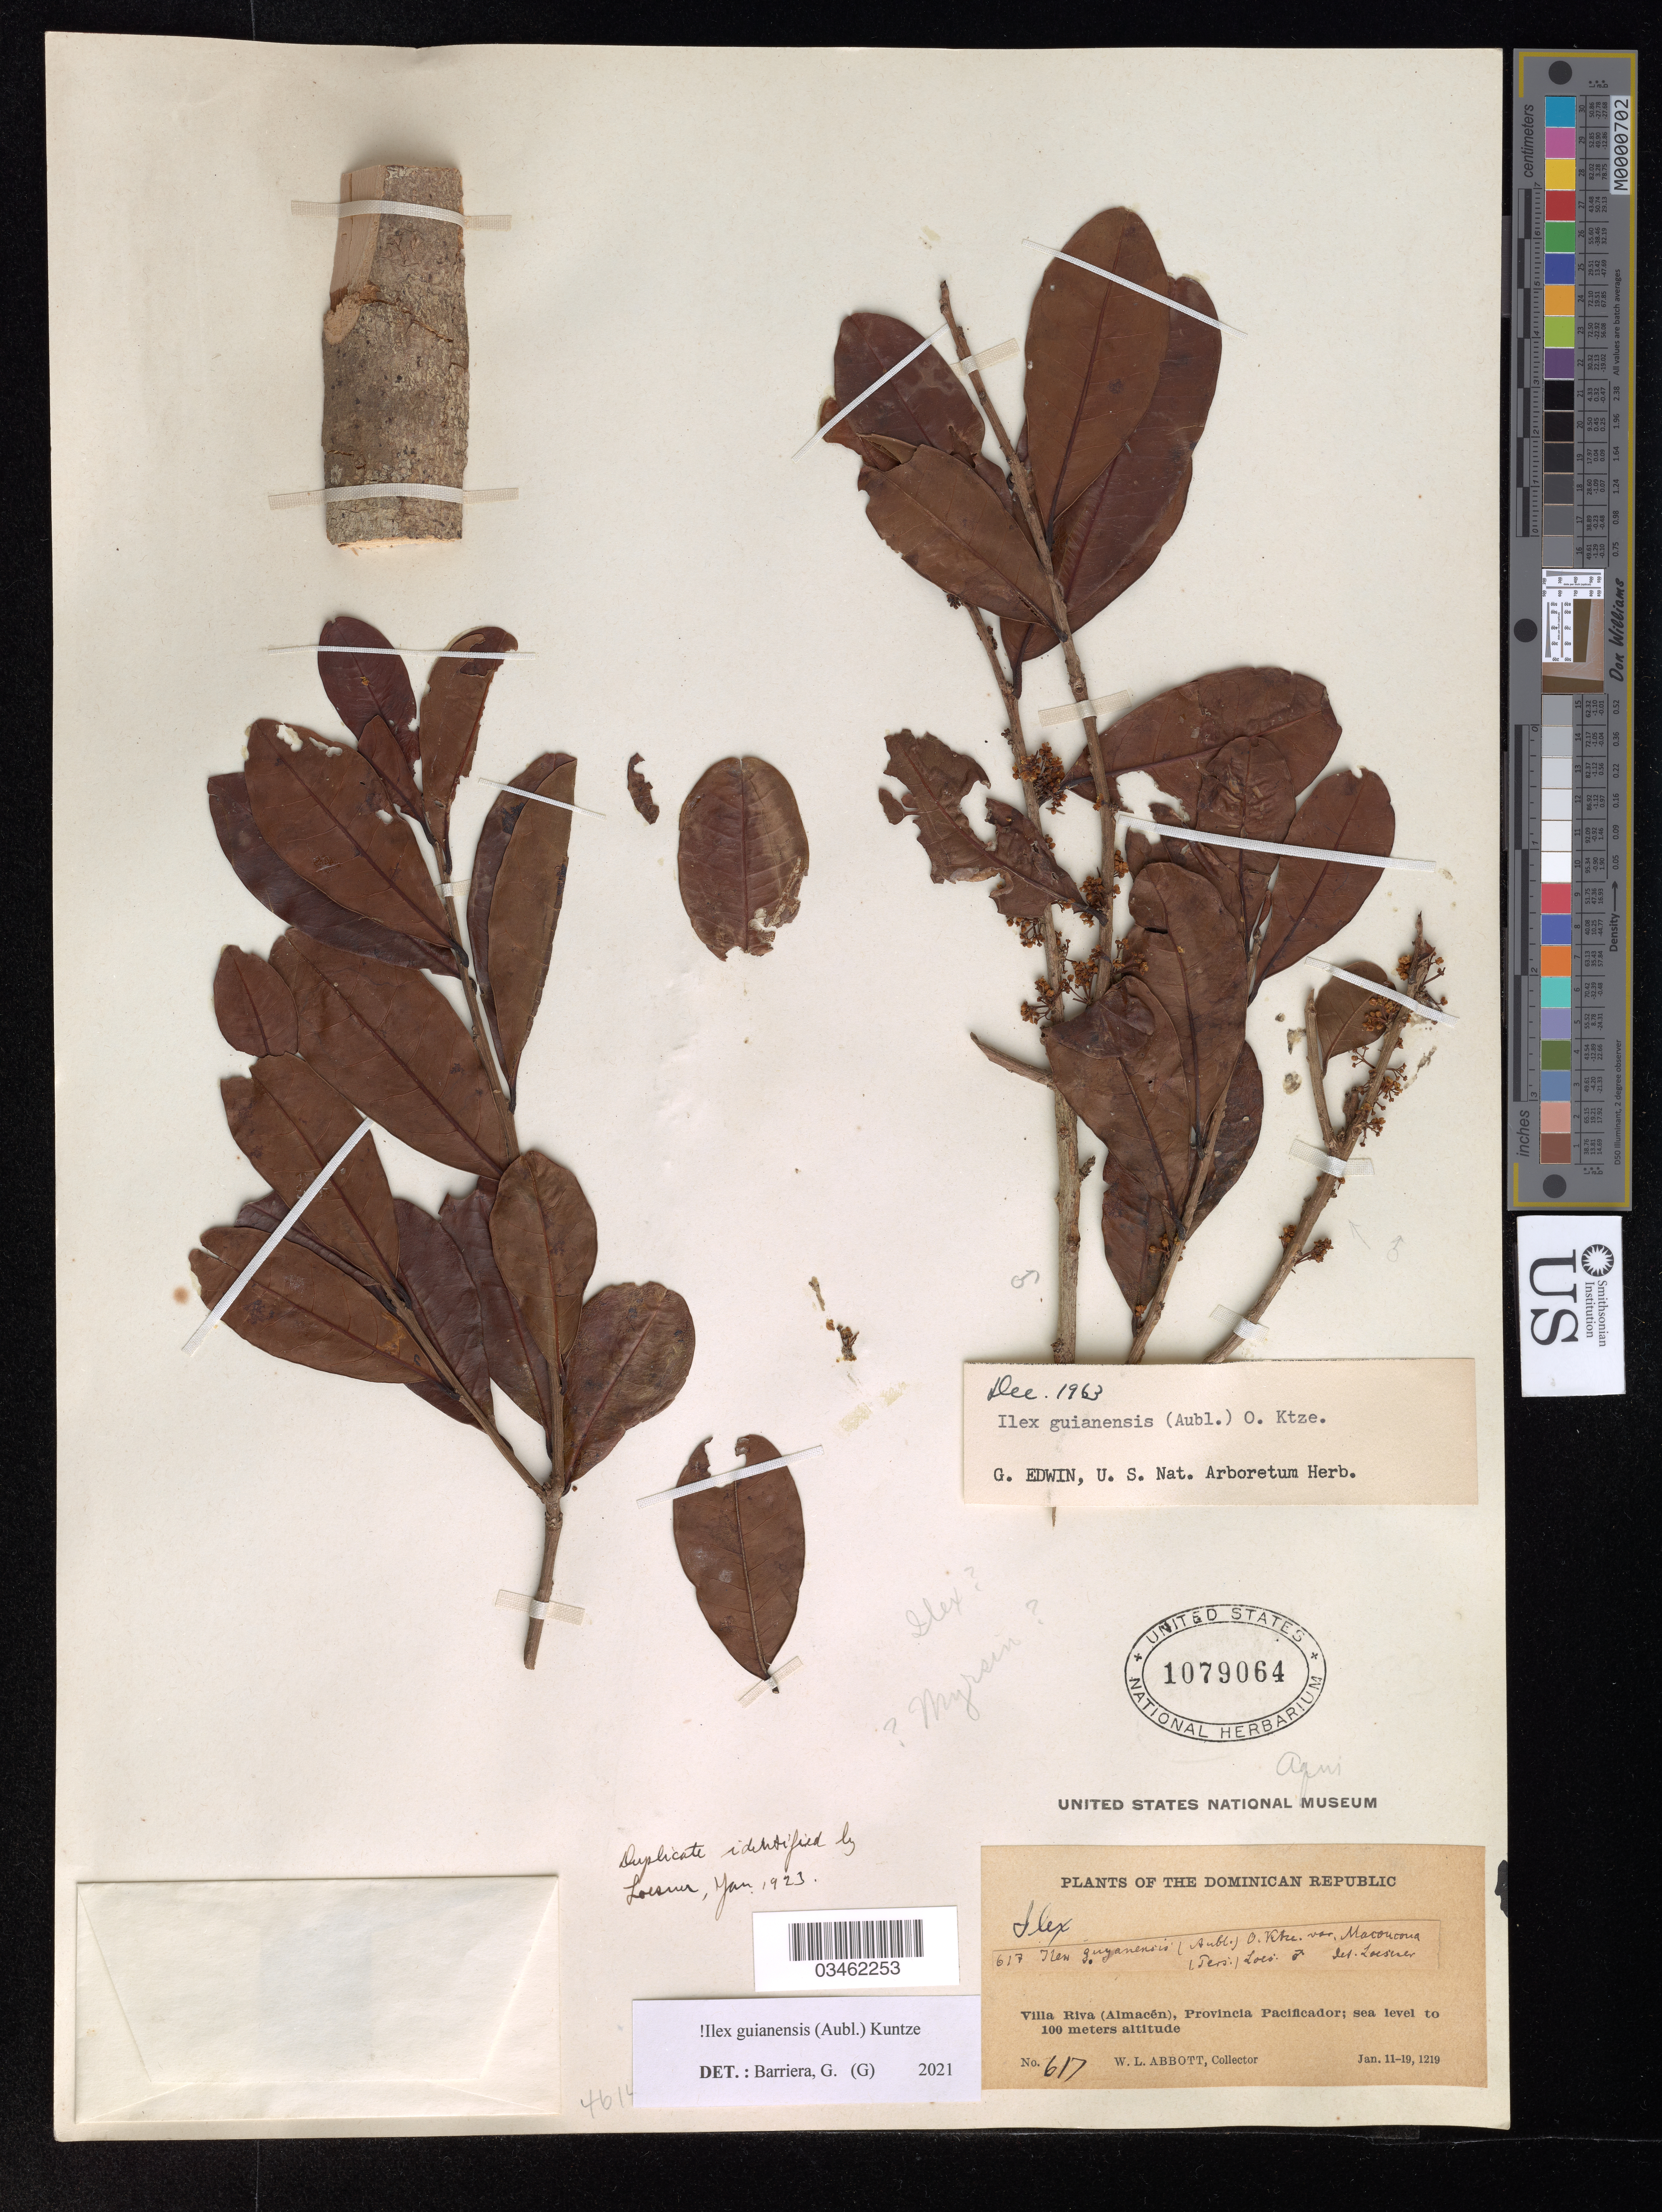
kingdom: Plantae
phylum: Tracheophyta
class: Magnoliopsida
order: Aquifoliales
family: Aquifoliaceae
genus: Ilex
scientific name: Ilex guianensis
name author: (Aubl.) Kuntze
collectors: W. L. Abbott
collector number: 617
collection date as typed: Jan. 11-19, 1219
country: Dominican Republic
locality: Villa Riva (Almacén), Provincia Pacificador.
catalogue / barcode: US 1079064